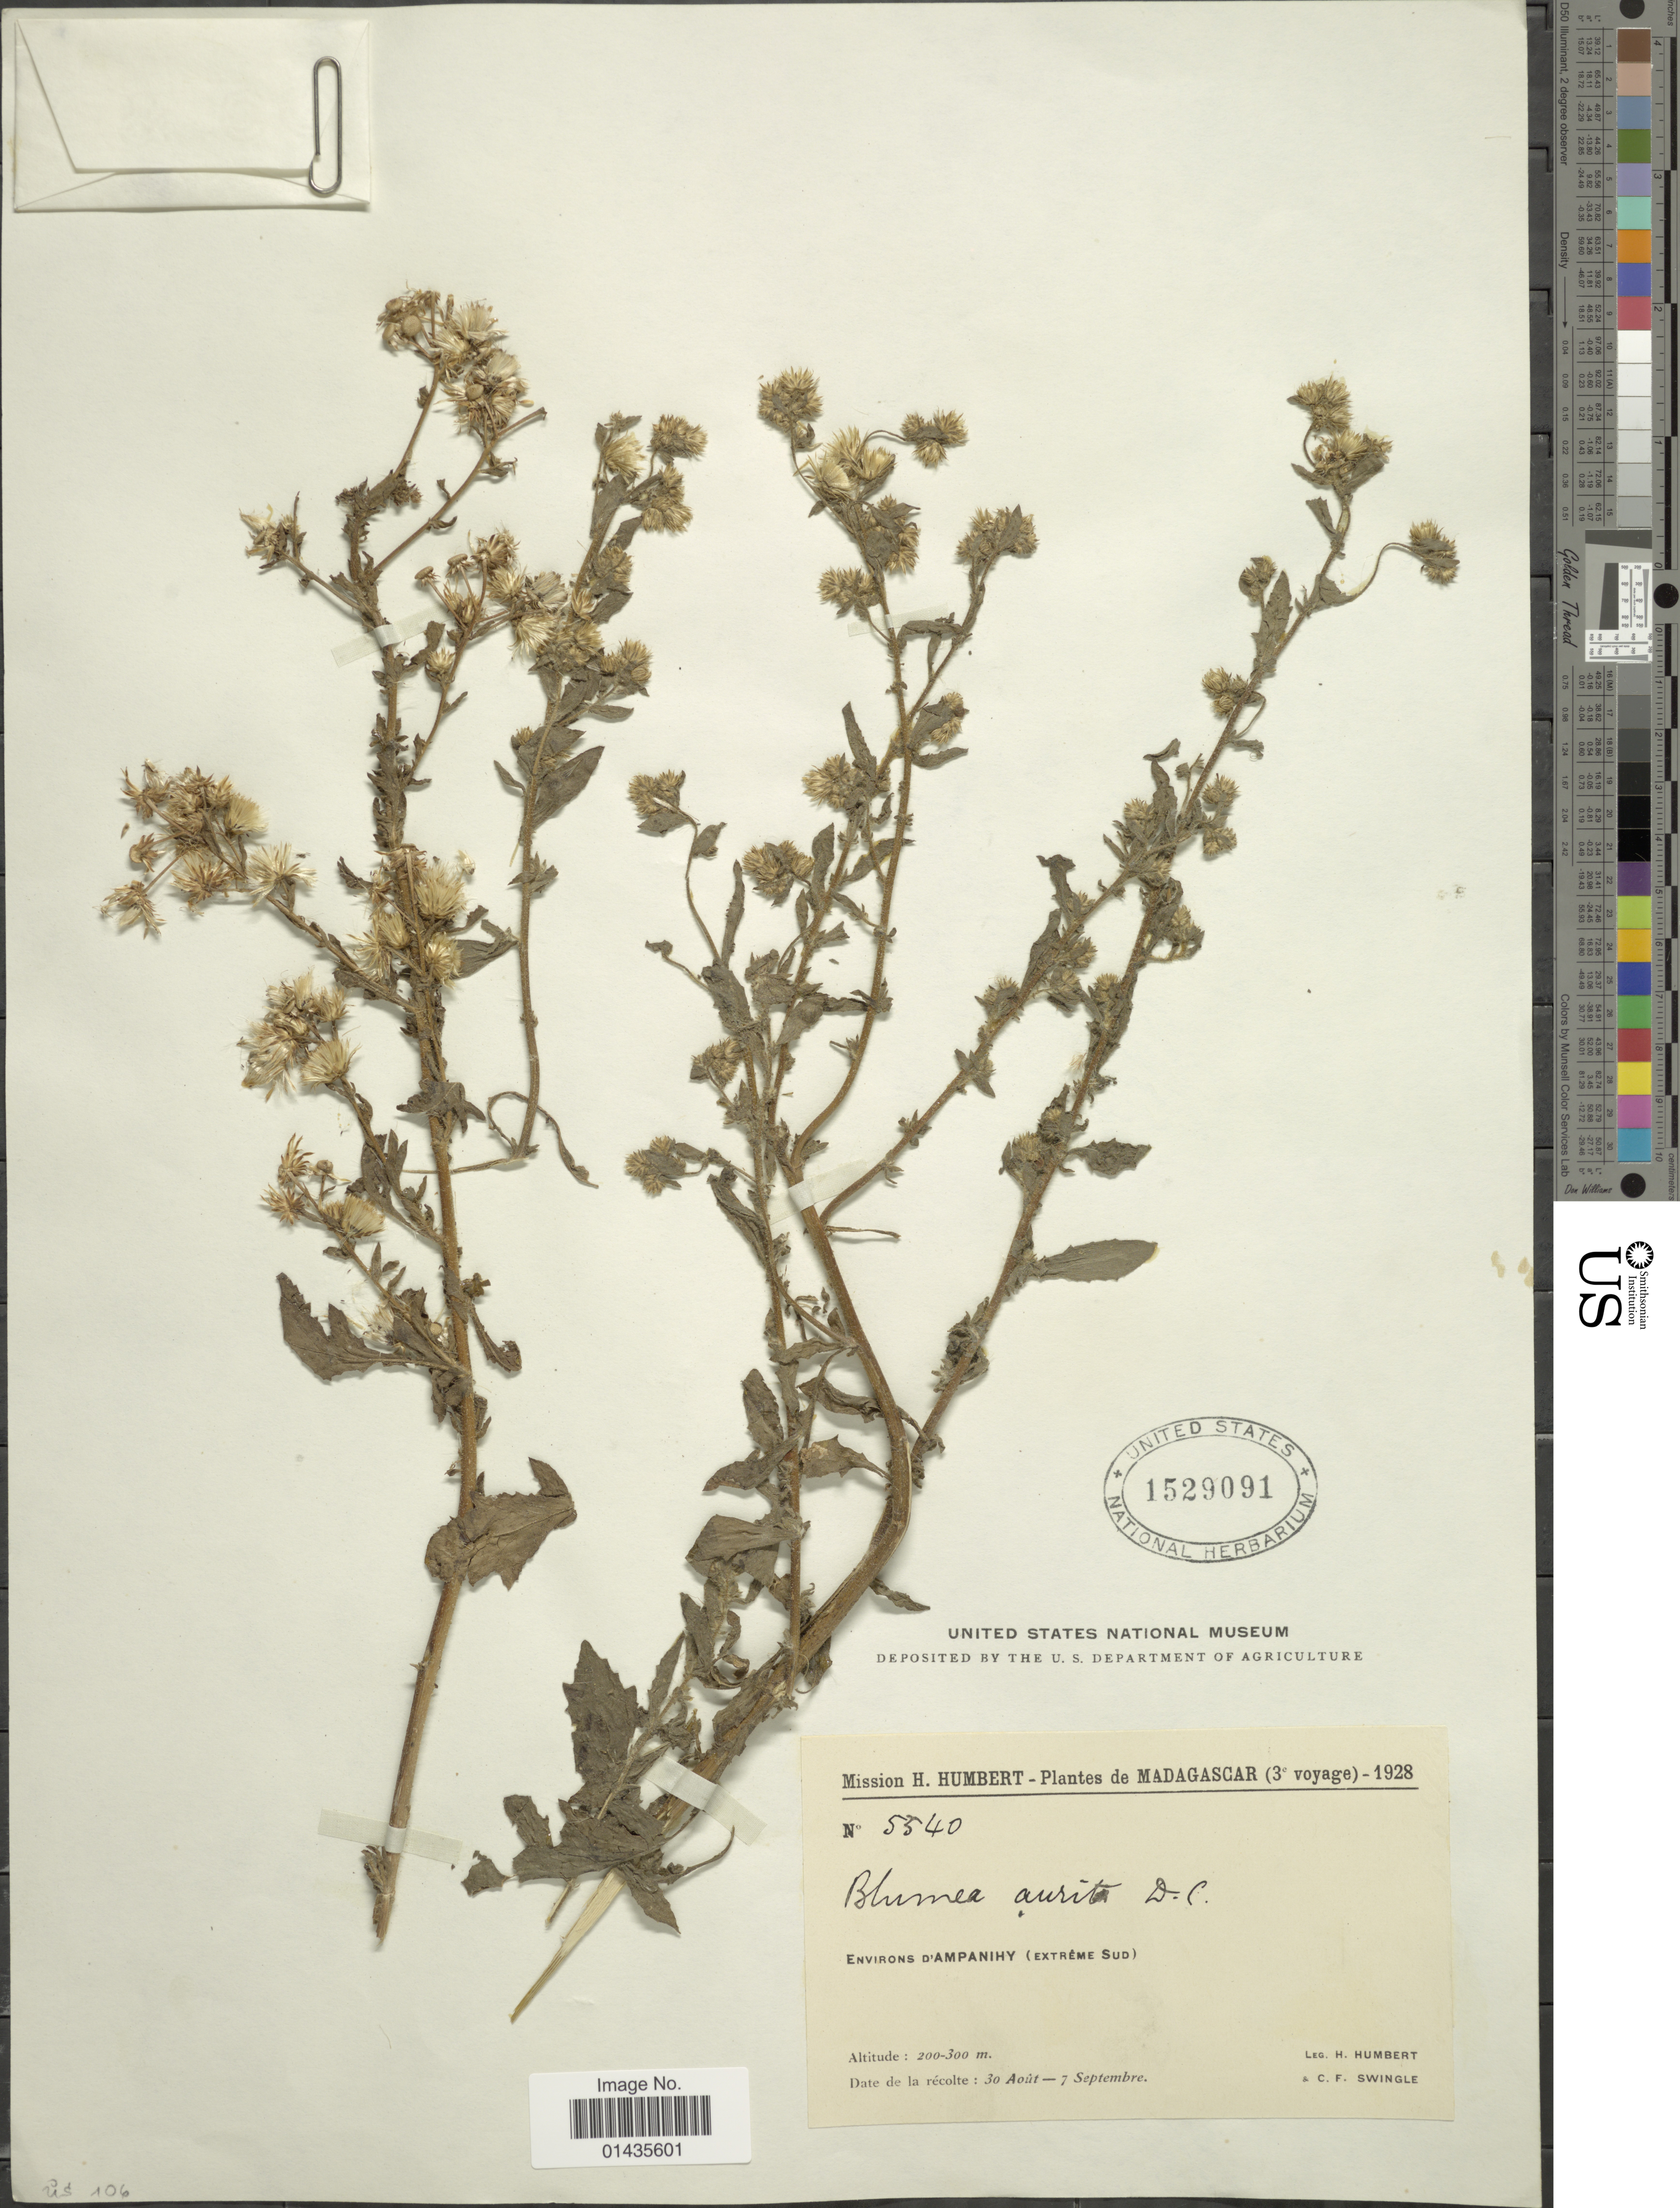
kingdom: Plantae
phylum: Tracheophyta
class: Magnoliopsida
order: Asterales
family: Asteraceae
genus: Blumea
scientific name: Blumea aurita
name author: (L. f.) DC.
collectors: H. Humbert & C. Swingle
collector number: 5540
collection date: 1928-08-30/1928-09-07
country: Madagascar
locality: Environs d'Ampanihy (extreme Sud)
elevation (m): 200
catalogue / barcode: US 1529091